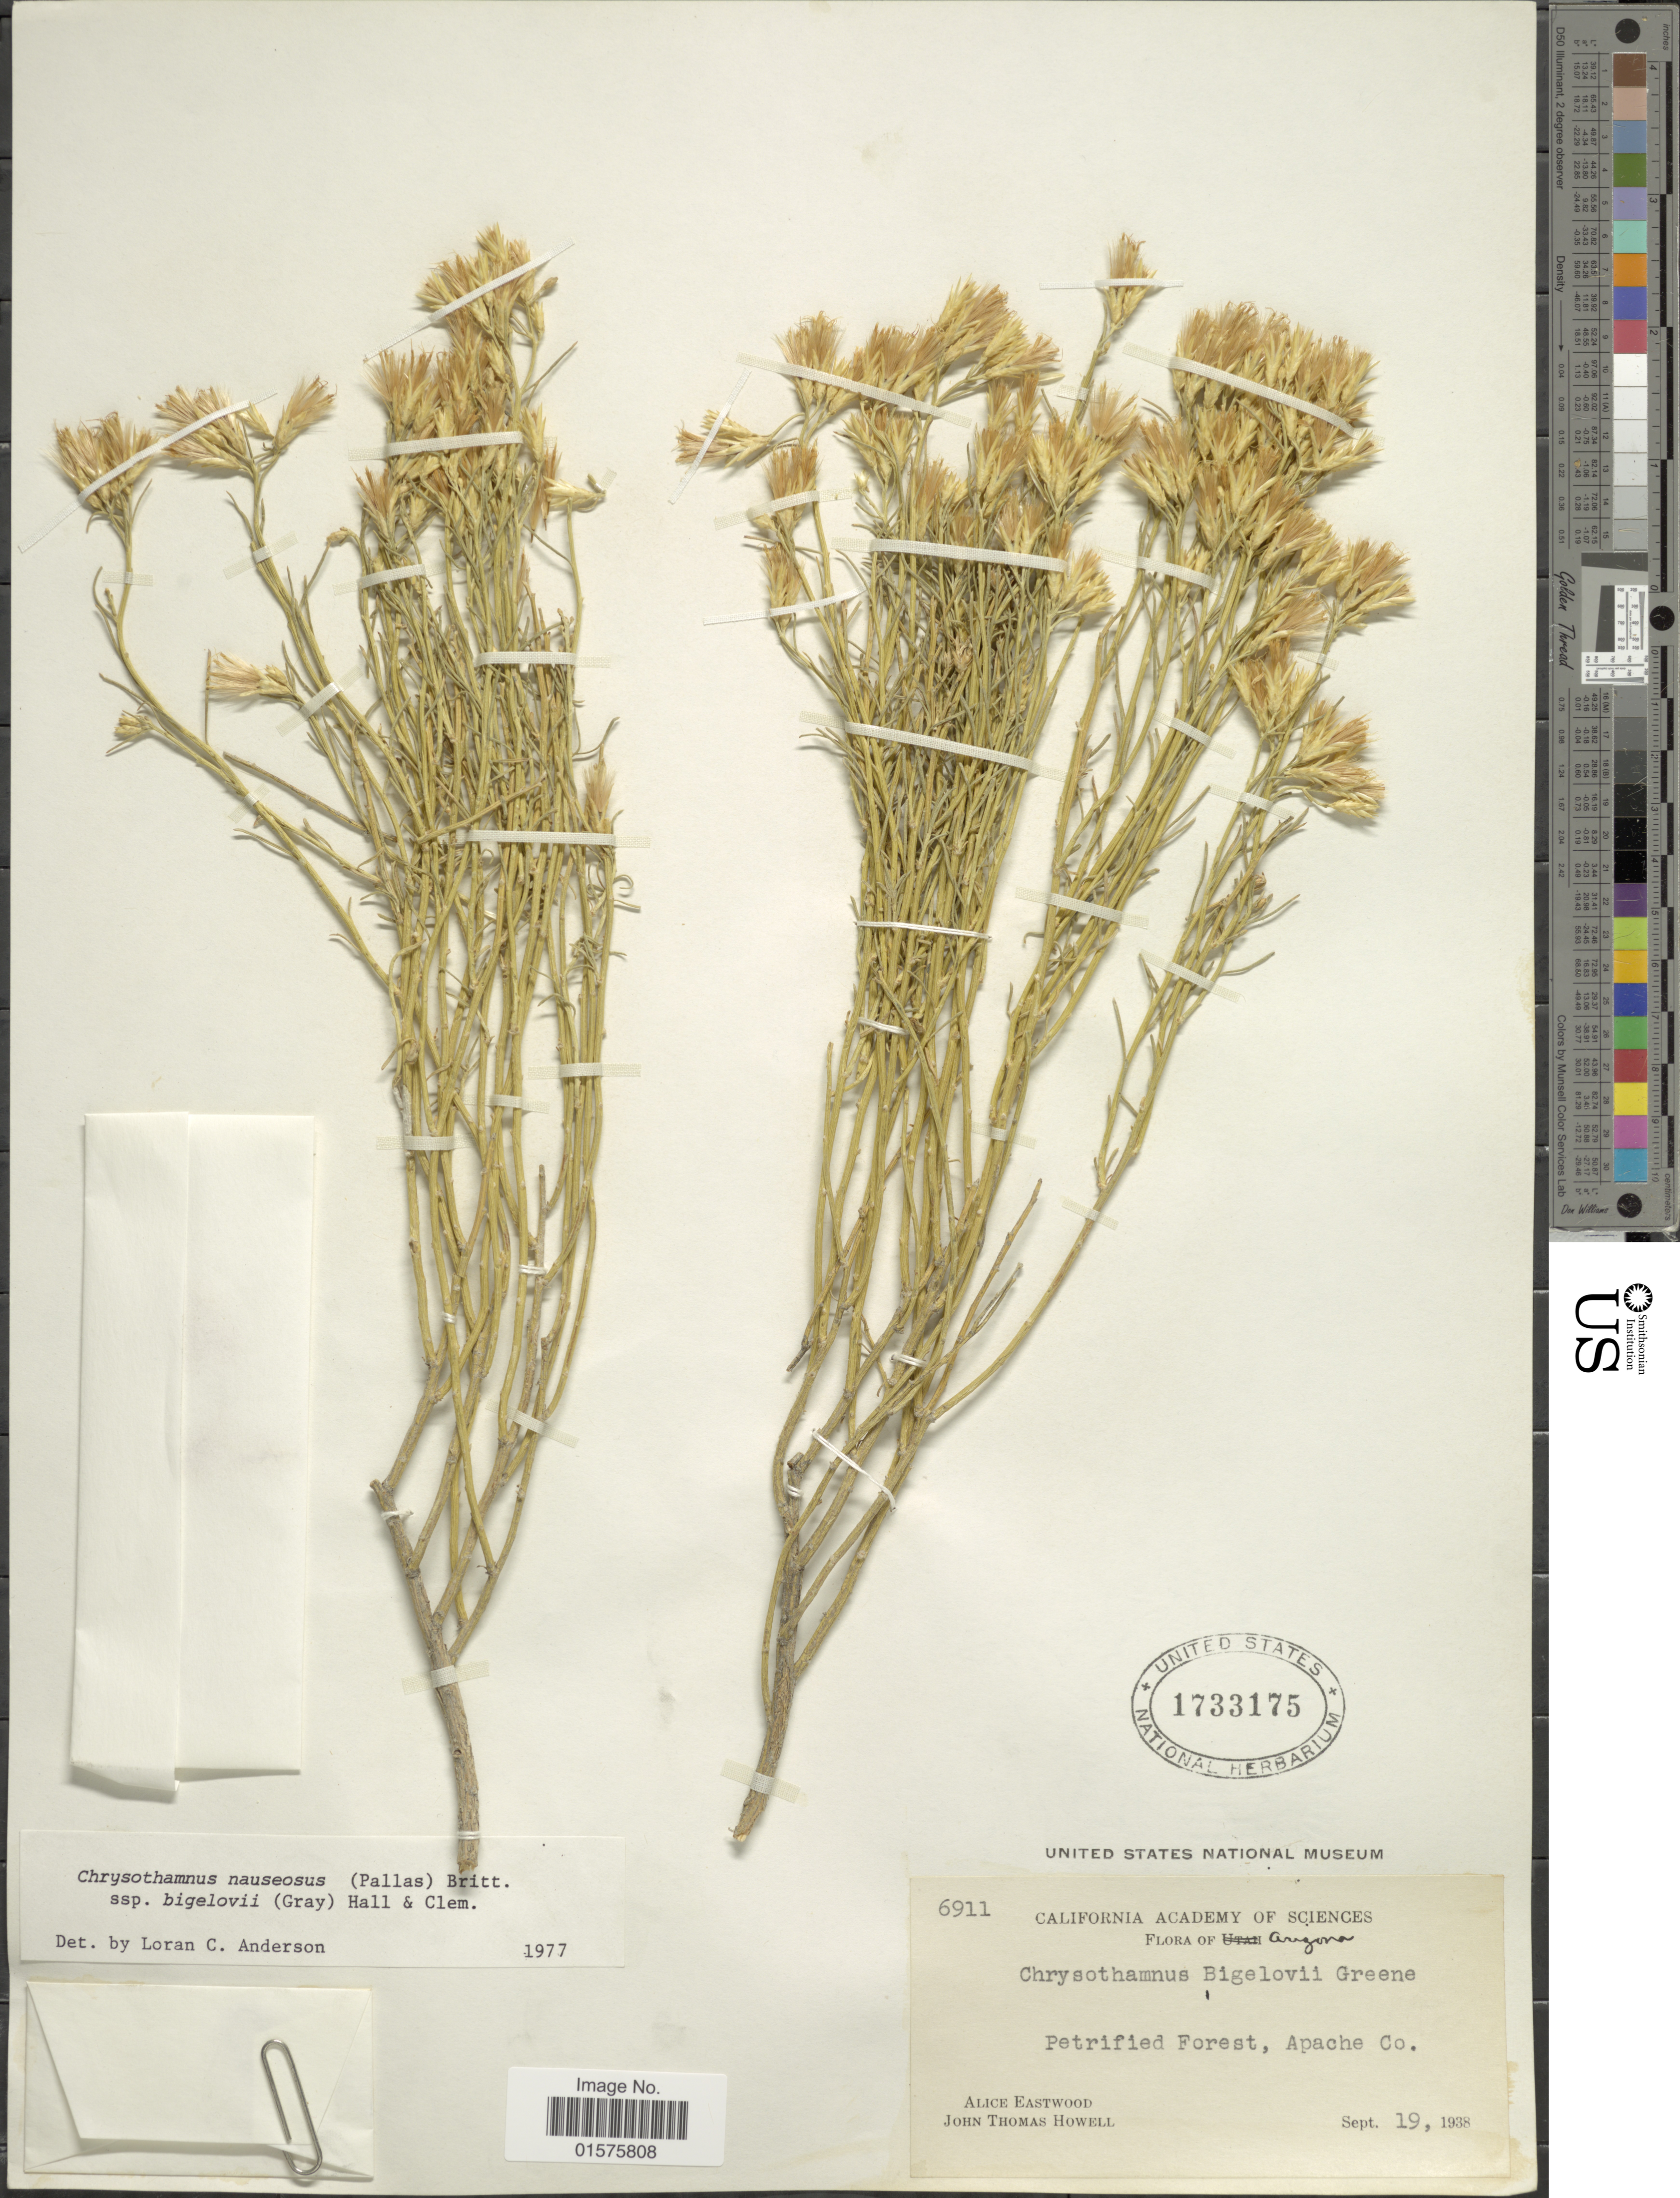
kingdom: Plantae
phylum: Tracheophyta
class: Magnoliopsida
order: Asterales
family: Asteraceae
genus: Ericameria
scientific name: Ericameria nauseosa var. bigelovii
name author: (A. Gray) G.L. Nesom & G.I. Baird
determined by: Urbatsch, Lowell E., Curator (LSU), Louisiana State University (UNITED STATES)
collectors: A. Eastwood & J. T. Howell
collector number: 6911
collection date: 1938-09-19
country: United States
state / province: Arizona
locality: Petrified Forest, Apache Co.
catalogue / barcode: US 1733175